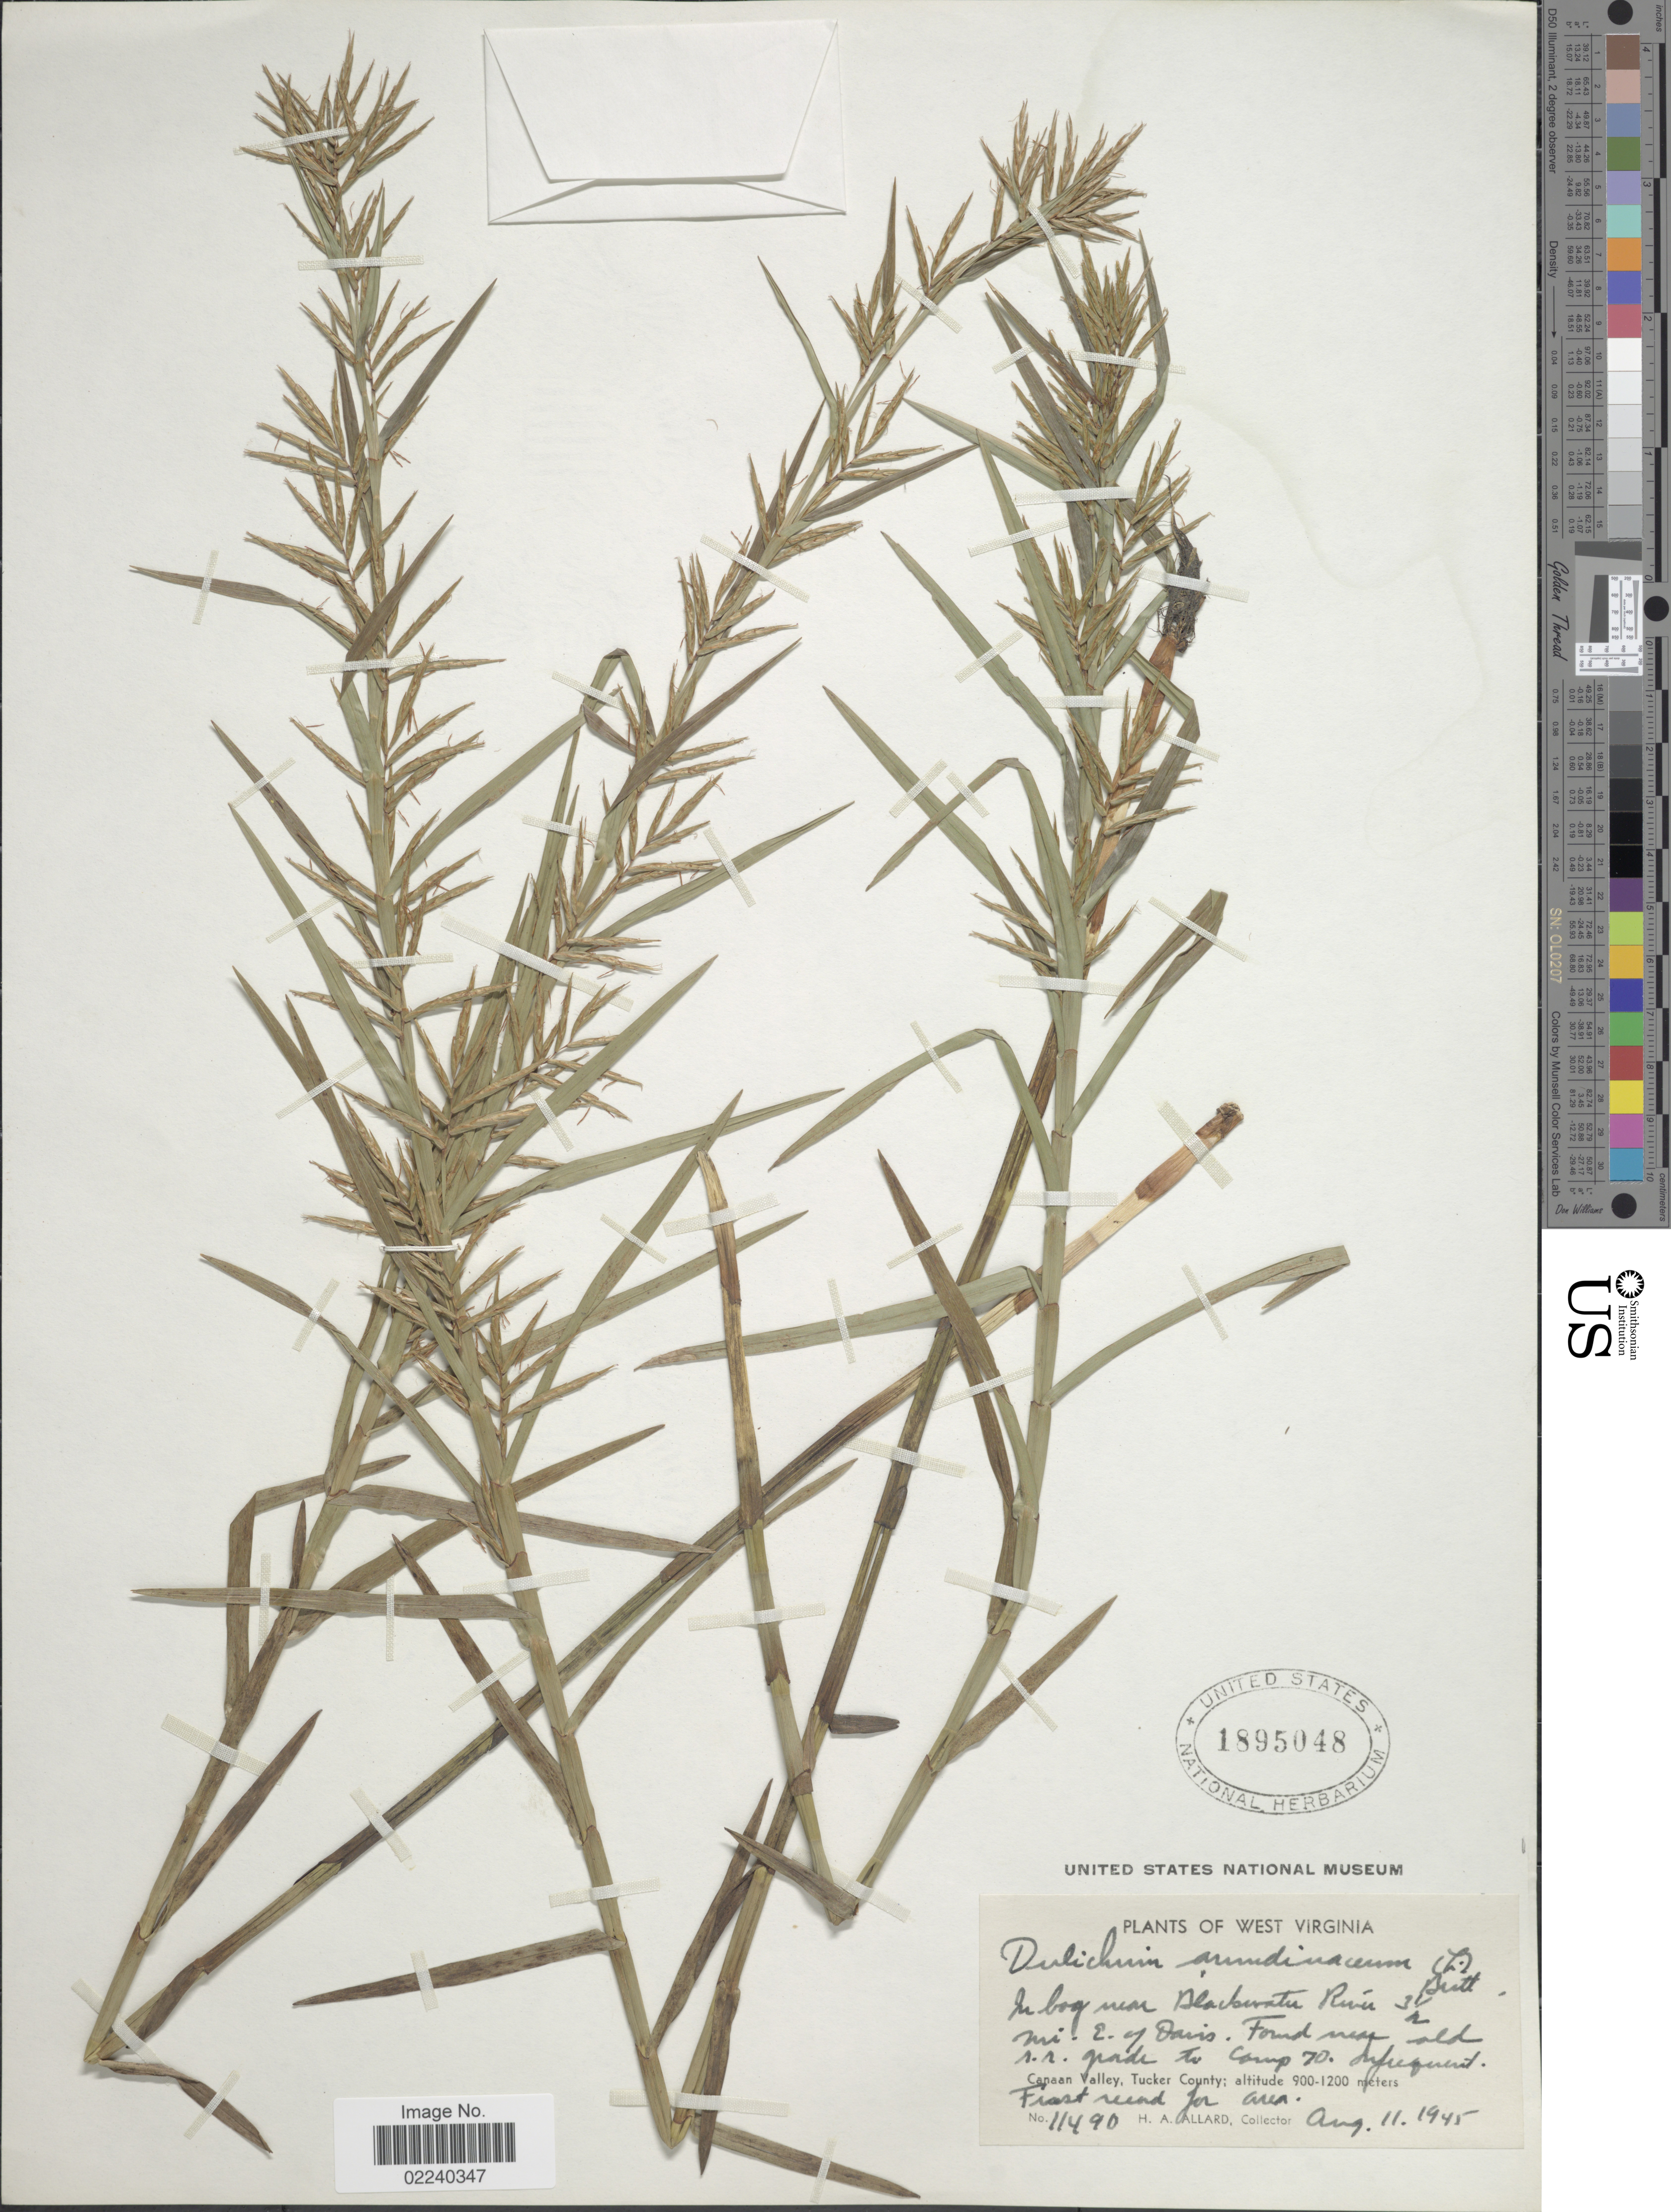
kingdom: Plantae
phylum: Tracheophyta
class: Liliopsida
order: Poales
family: Cyperaceae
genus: Dulichium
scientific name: Dulichium arundinaceum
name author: (L.) Britton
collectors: H. A. Allard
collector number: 11490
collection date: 1945-08-11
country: United States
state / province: West Virginia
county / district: Tucker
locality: In bog near Blackwater River 3½ mi. E of Davis. found near old r.r. grade to camp 70, Canaan Valley, Tucker County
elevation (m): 900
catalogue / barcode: US 1895048